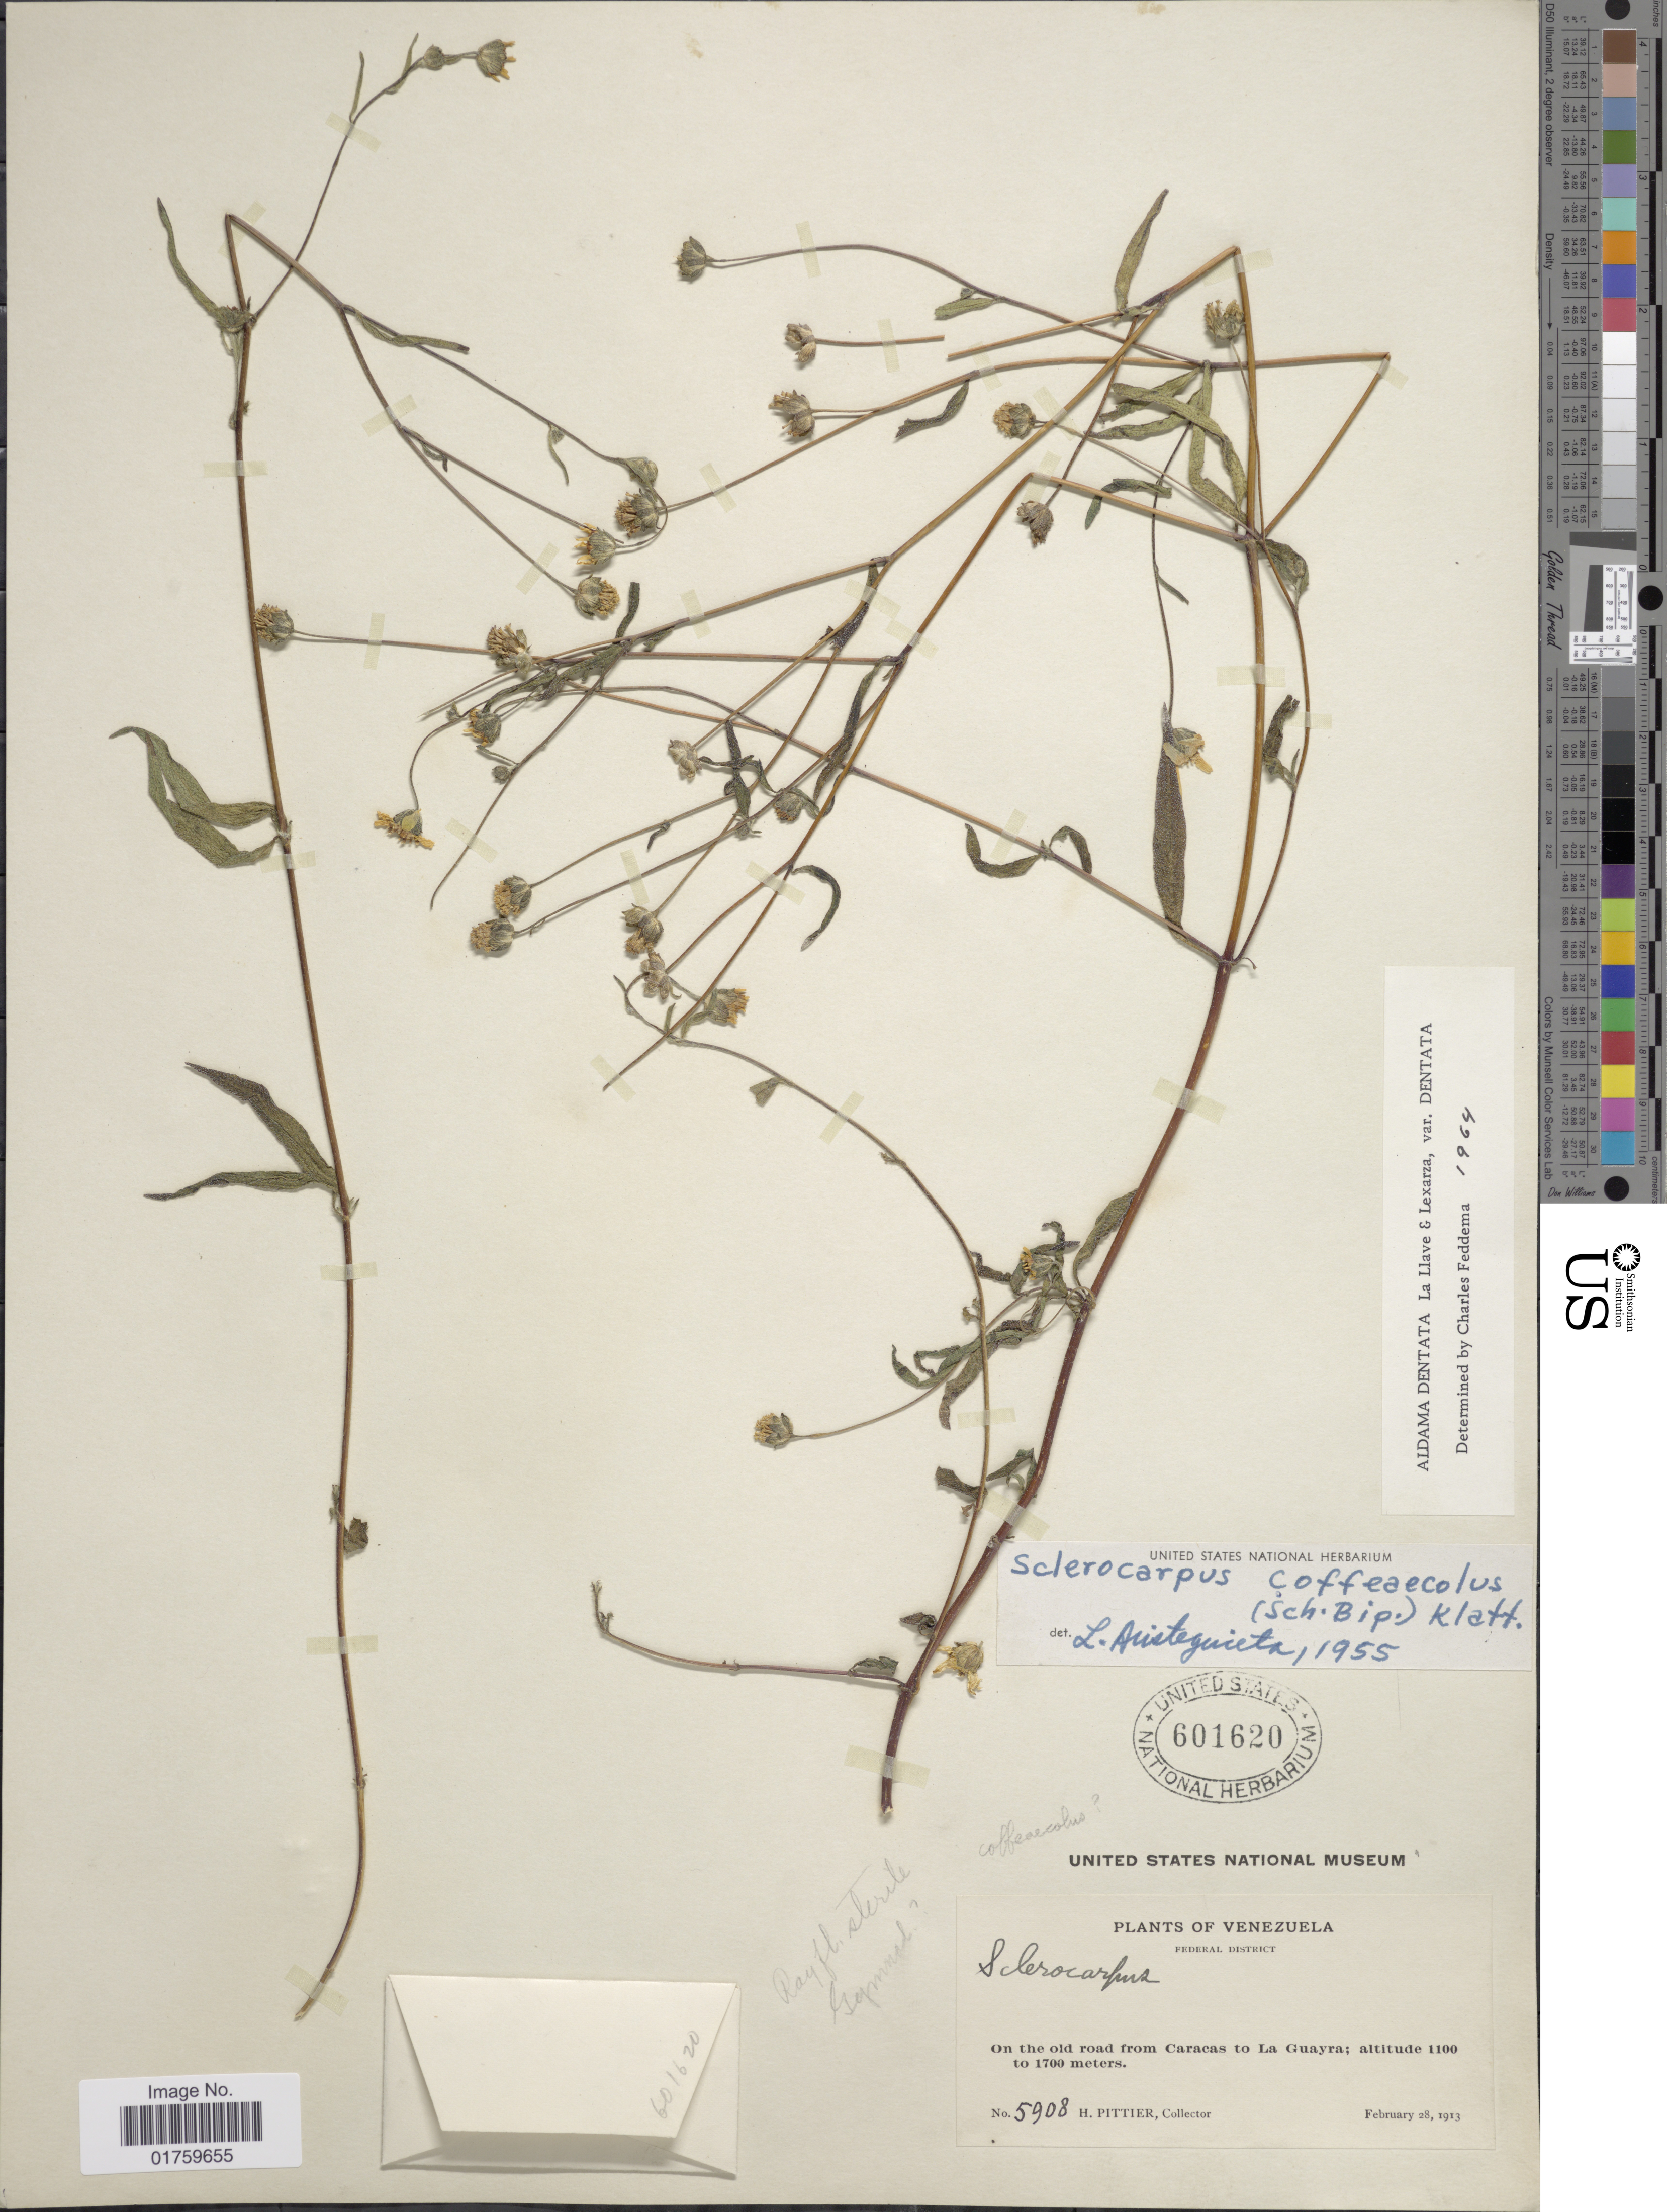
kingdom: Plantae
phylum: Tracheophyta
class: Magnoliopsida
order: Asterales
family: Asteraceae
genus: Aldama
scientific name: Aldama dentata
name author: La Llave ex La Llave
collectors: H. F. Pittier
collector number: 5908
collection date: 1913-02-28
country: Venezuela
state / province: Distrito Federal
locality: On the old road from Caracas to La Guayra.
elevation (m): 1100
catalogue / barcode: US 601620